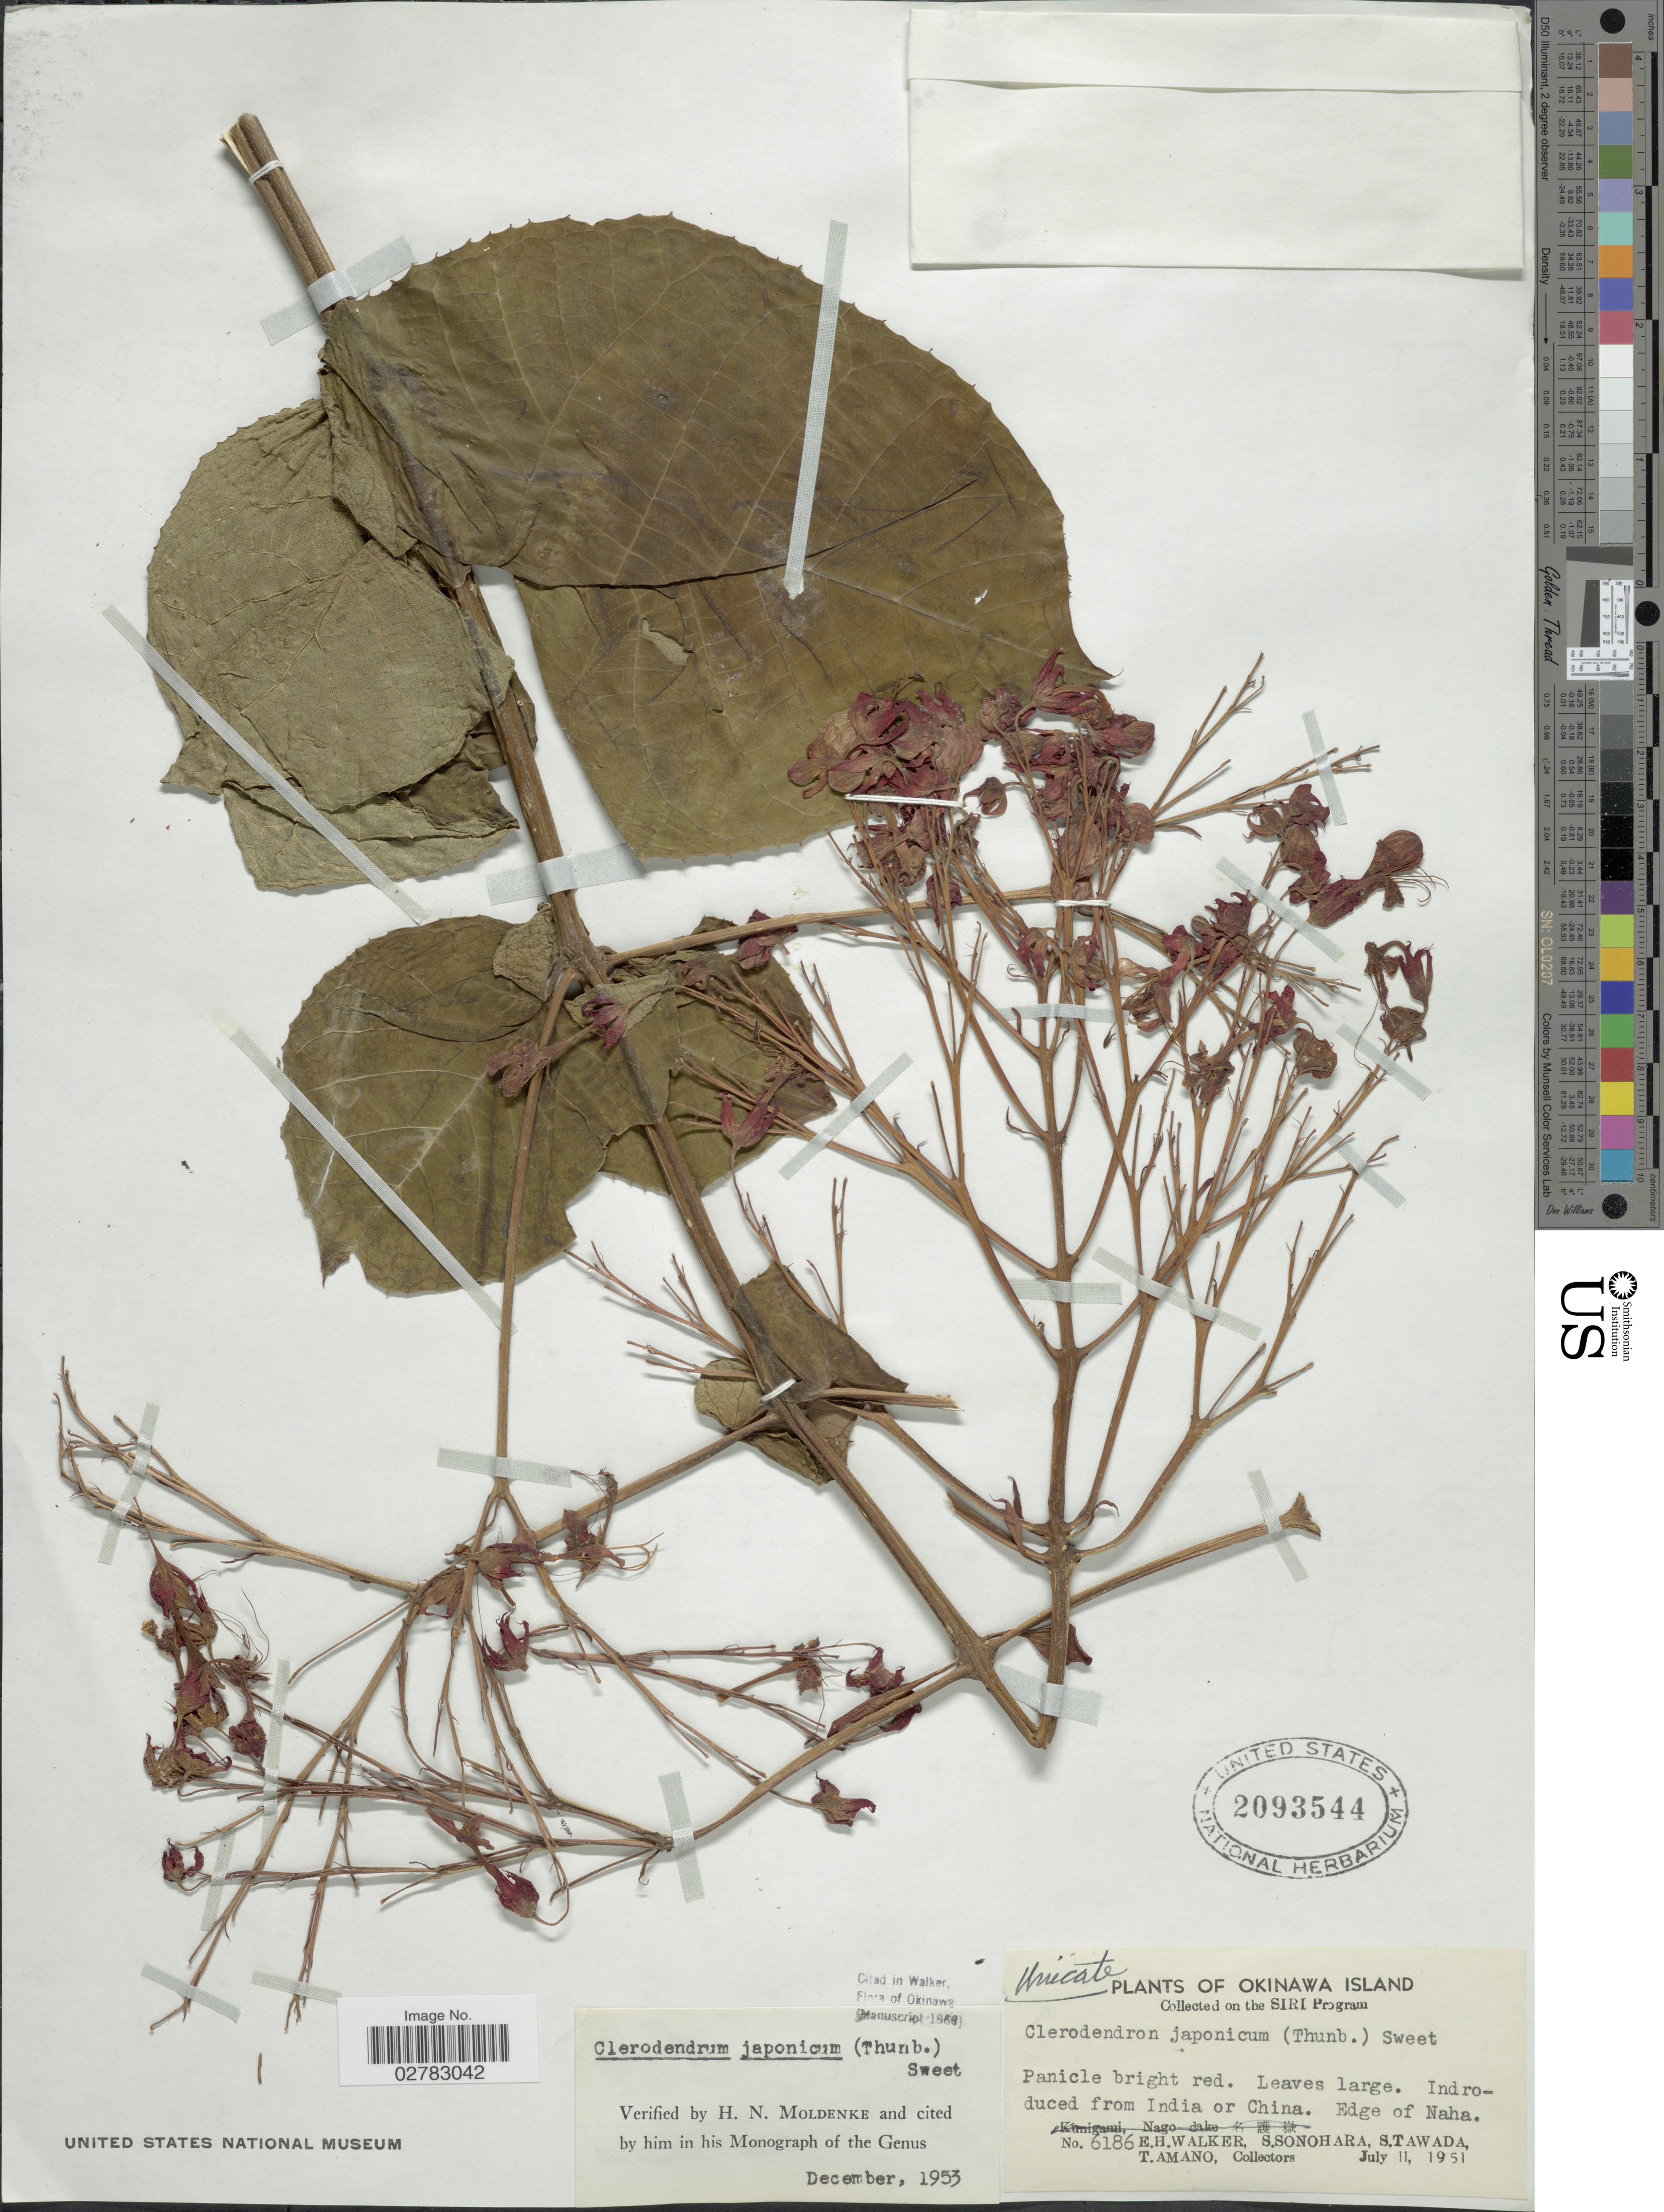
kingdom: Plantae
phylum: Tracheophyta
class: Magnoliopsida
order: Lamiales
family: Lamiaceae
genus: Clerodendrum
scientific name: Clerodendrum japonicum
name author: (Thunb.) Sweet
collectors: E. H. Walker, S. Sonohara, S. Tawada & T. Amano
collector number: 6186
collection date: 1951-07-11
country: Japan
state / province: Okinawa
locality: Okinawa Island. SIRI Porgram. Edge of Naha.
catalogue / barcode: US 2093544